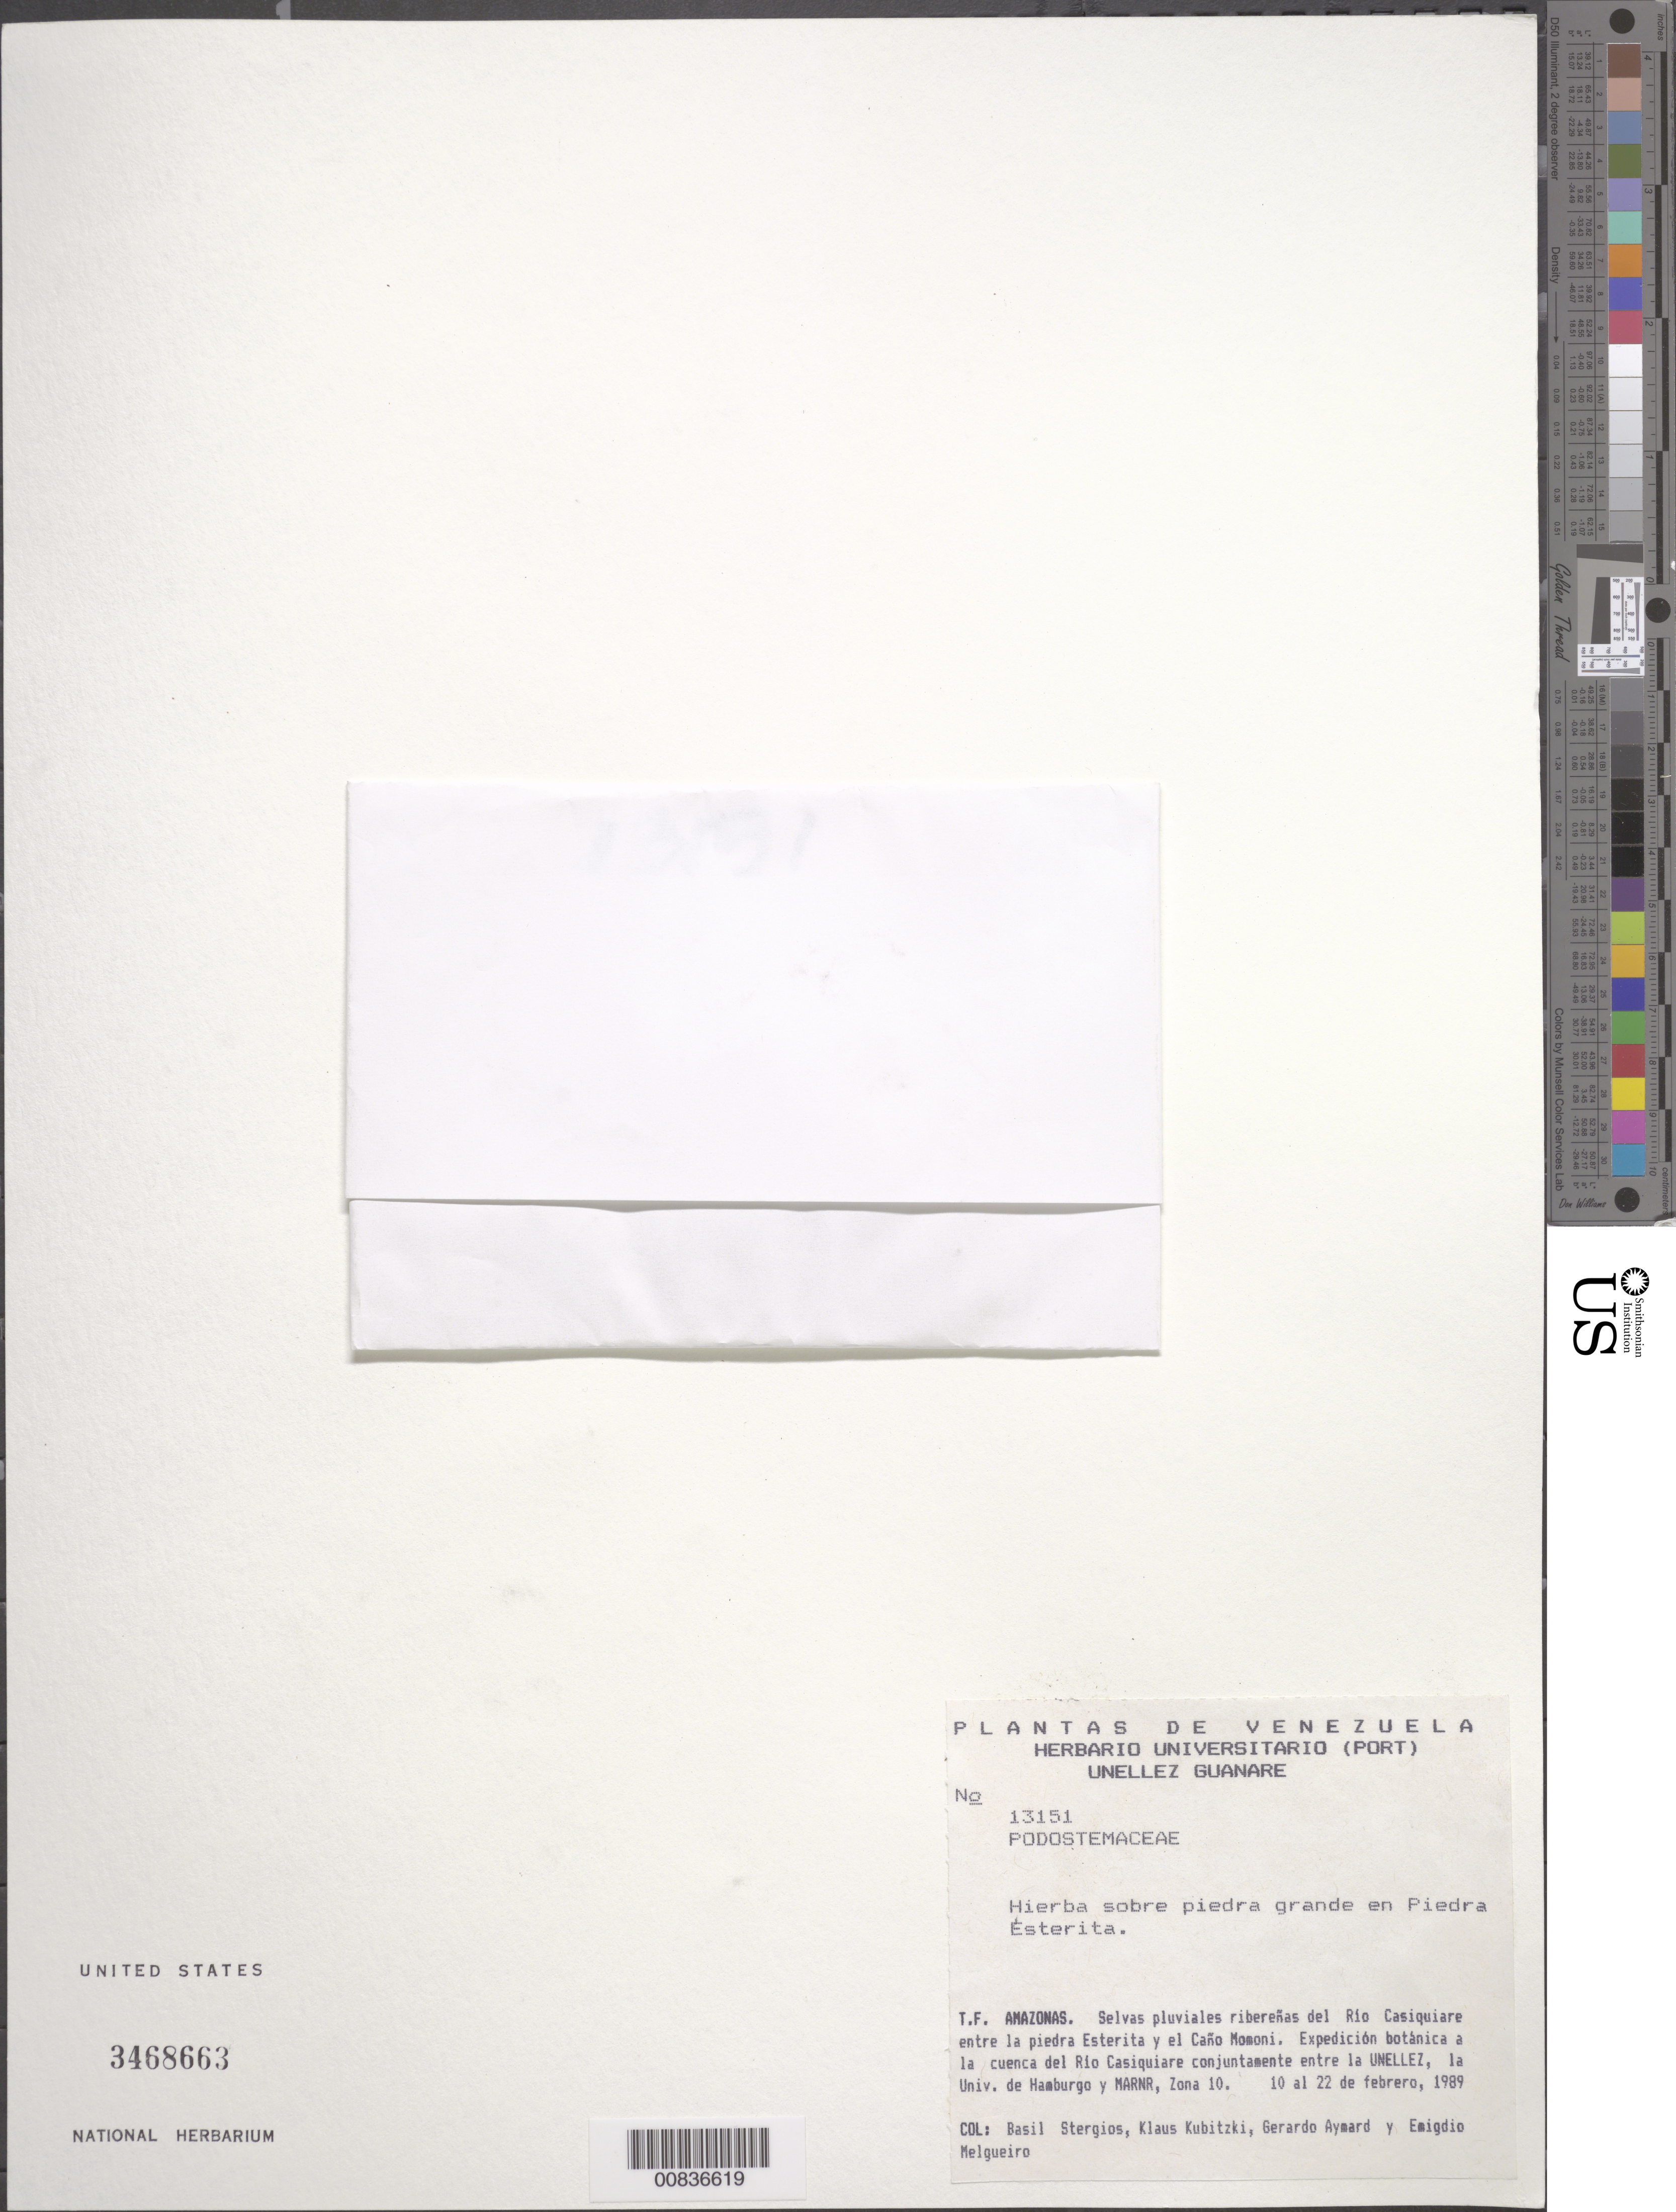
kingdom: Plantae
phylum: Tracheophyta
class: Magnoliopsida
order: Malpighiales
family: Podostemaceae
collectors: B. G. Stergios, K. Kubitzki, G. A. Aymard & E. Melgueiro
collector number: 13151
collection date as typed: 10-Feb-89 to 22-Feb-89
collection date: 1989-02-10/1989-02-22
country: Venezuela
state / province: Amazonas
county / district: Río Negro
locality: Río Casiquiare, Guachapita, sobre piedra grande en Piedra Ésterita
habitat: Selvas pluviales riberenas del río; sobre piedra grande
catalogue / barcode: US 3468663